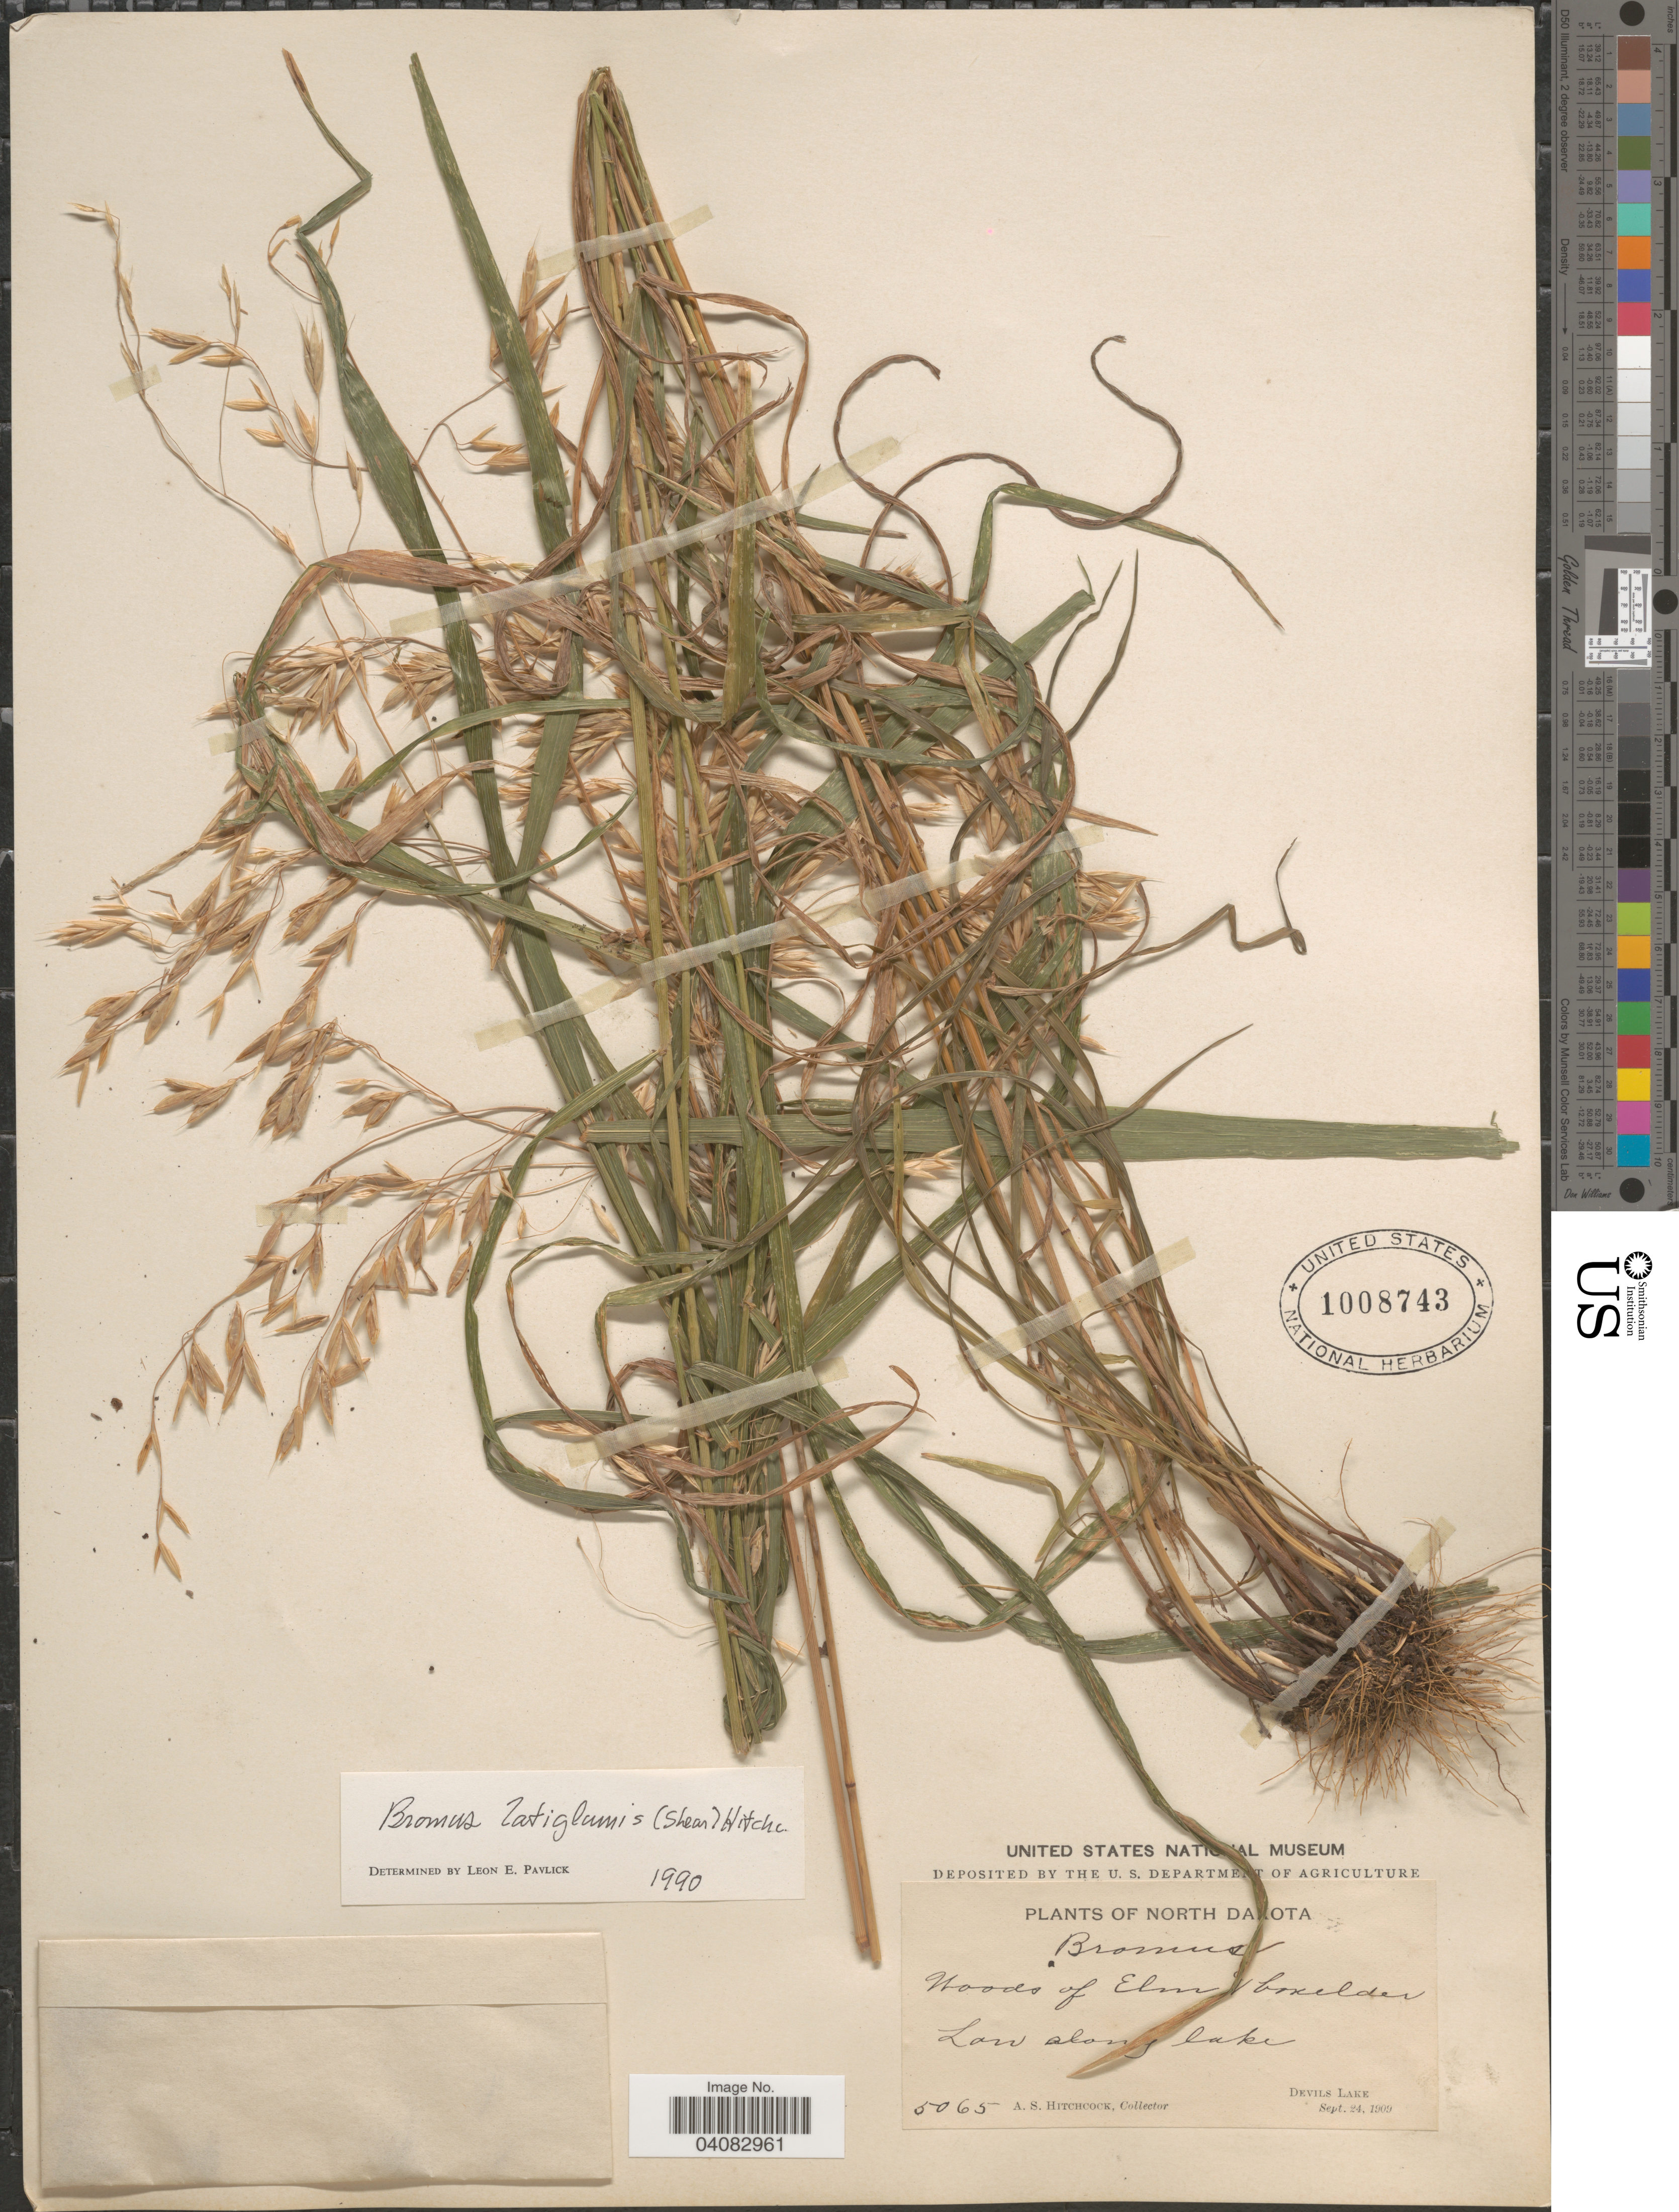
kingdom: Plantae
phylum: Tracheophyta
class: Liliopsida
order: Poales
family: Poaceae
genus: Bromus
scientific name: Bromus latiglumis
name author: (Scribn. ex Shear) Hitchc.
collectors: A. S. Hitchcock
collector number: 5065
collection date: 1909-09-24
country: United States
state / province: North Dakota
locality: Devils Lake.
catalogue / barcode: US 1008743